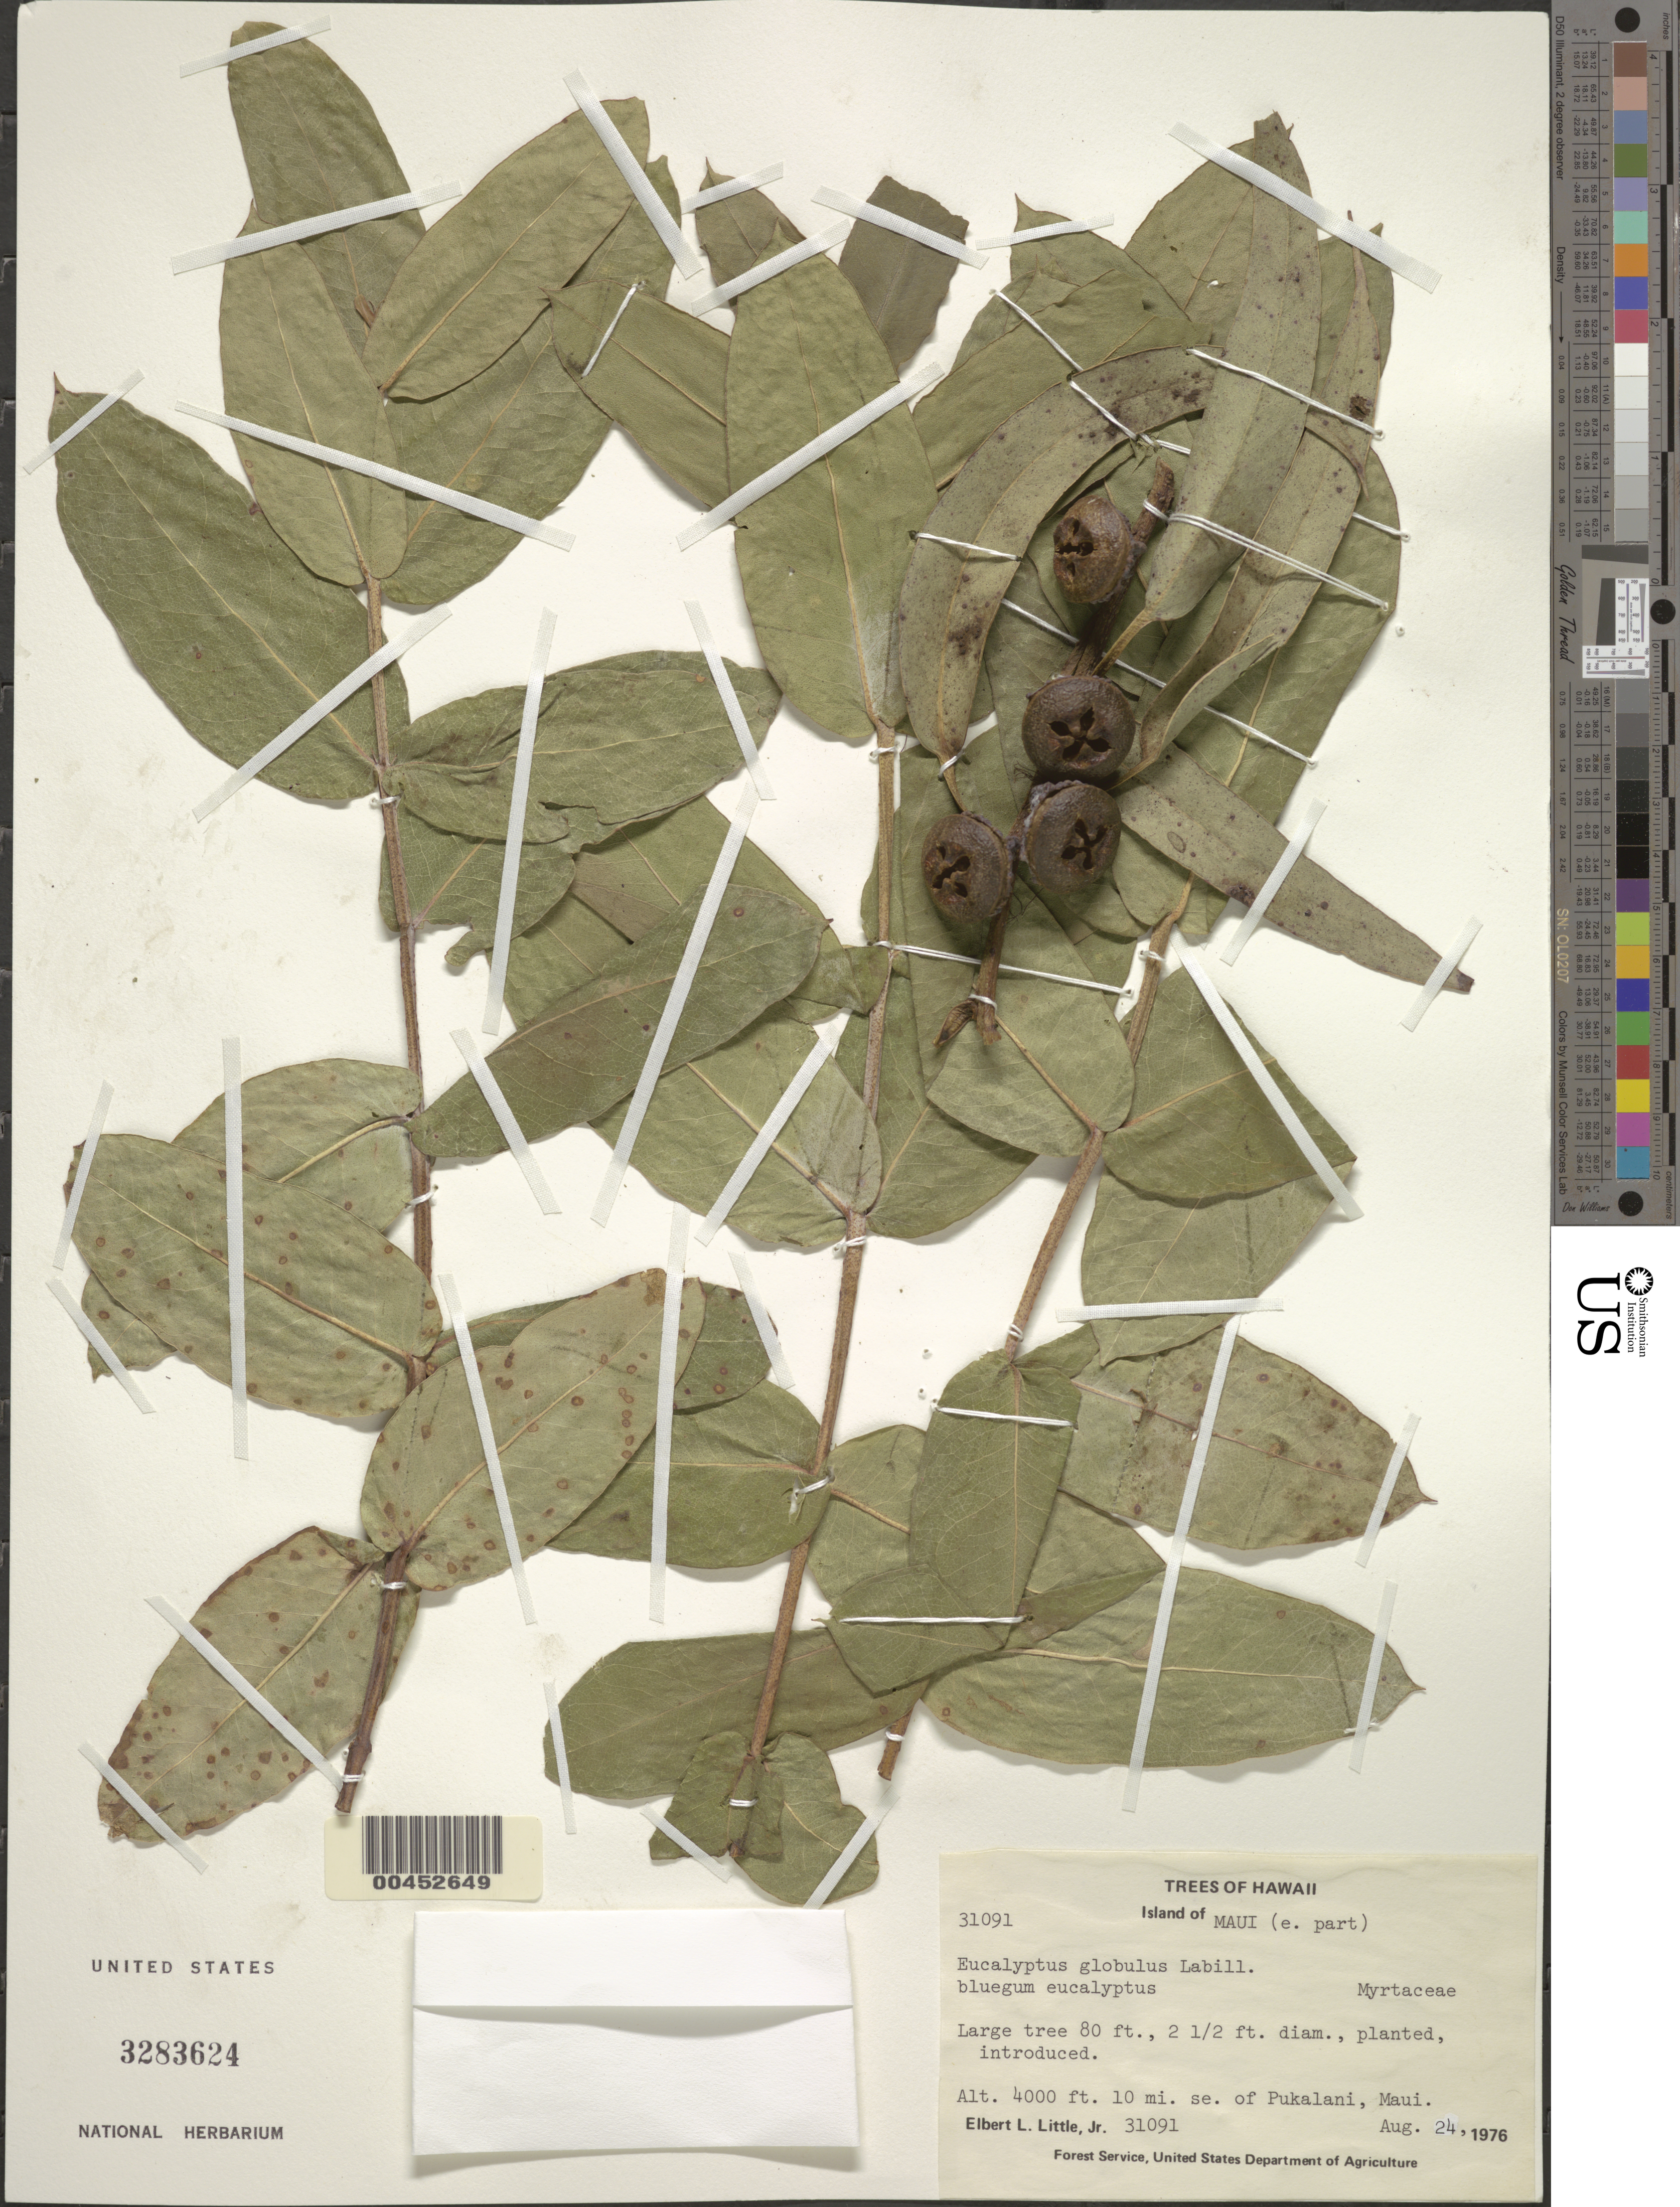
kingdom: Plantae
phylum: Tracheophyta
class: Magnoliopsida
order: Myrtales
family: Myrtaceae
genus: Eucalyptus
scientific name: Eucalyptus globulus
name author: Labill.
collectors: E. L. Little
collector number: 31091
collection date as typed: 24 Aug 1976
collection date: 1976-08-24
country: United States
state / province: Hawaii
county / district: Maui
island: Maui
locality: E part of Maui, 10 mi SE of Pukalani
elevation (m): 1219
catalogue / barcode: US 3283624